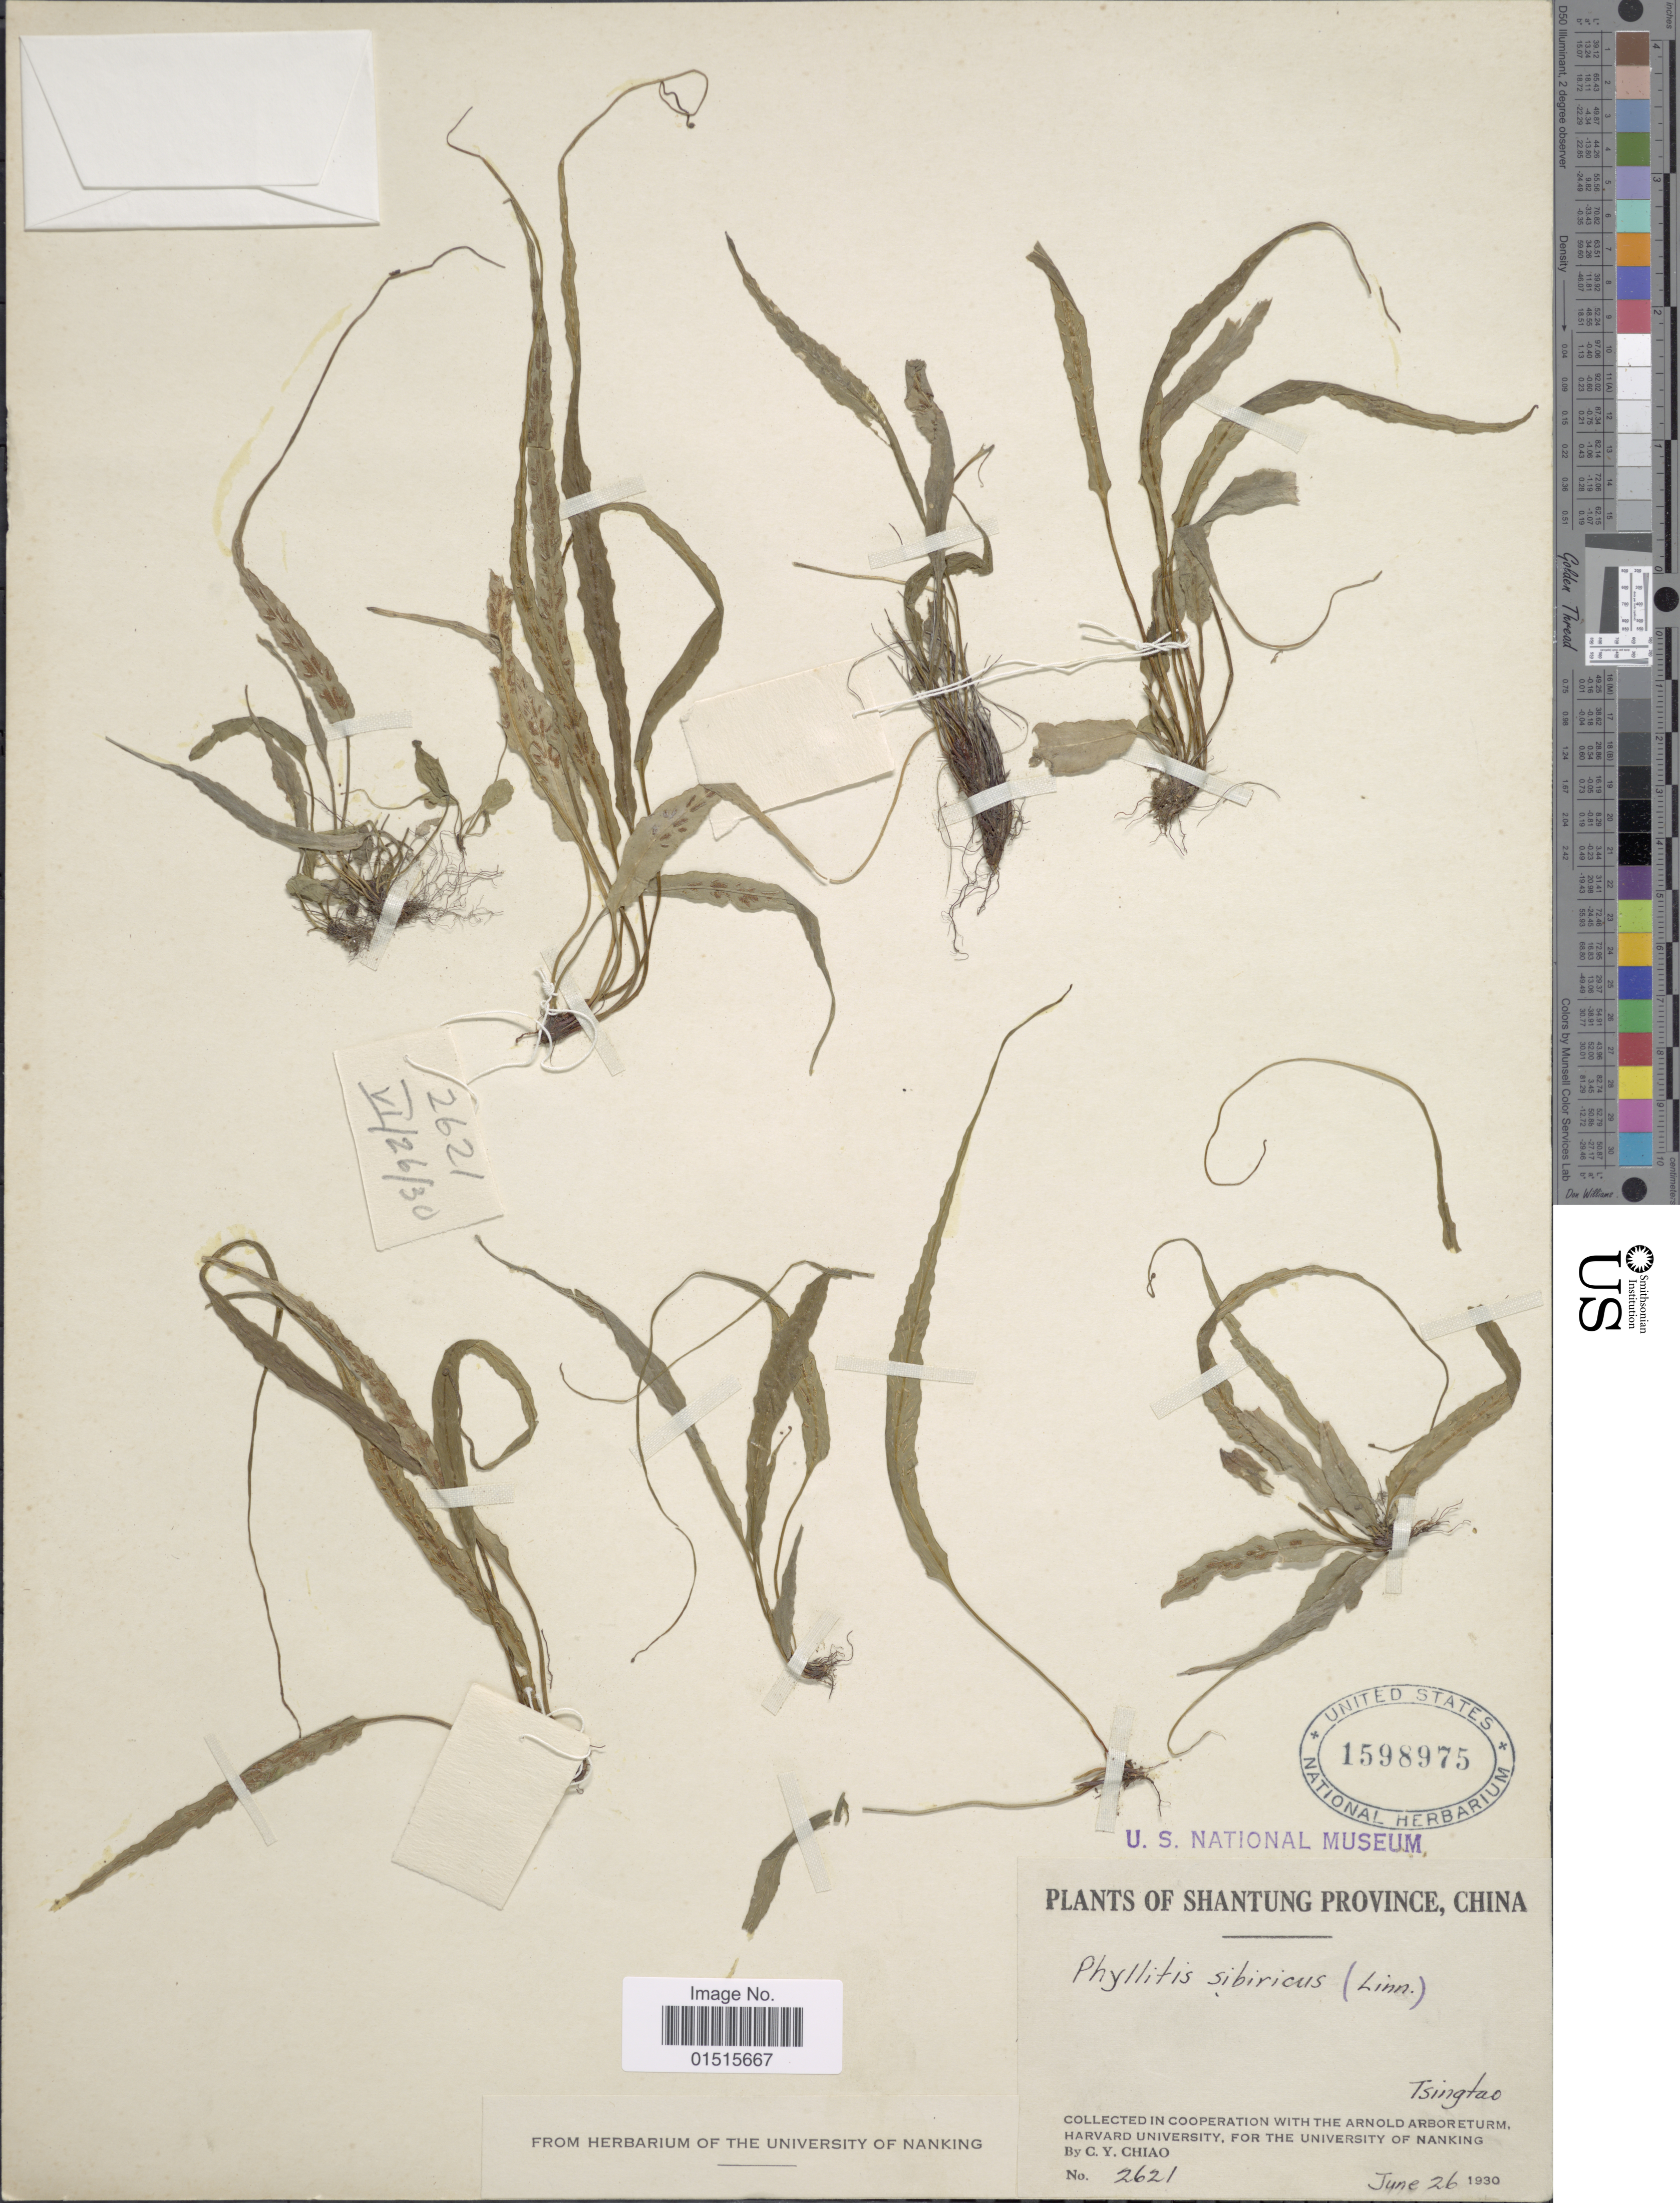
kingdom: Plantae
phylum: Tracheophyta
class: Polypodiopsida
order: Polypodiales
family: Aspleniaceae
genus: Asplenium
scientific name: Asplenium sibricus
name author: Rupr.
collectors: C. Y. Chiao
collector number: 2621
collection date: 1930-06-26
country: China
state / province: Shandong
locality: Shantung Province, Tsingtao, Nanking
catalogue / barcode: US 1598975